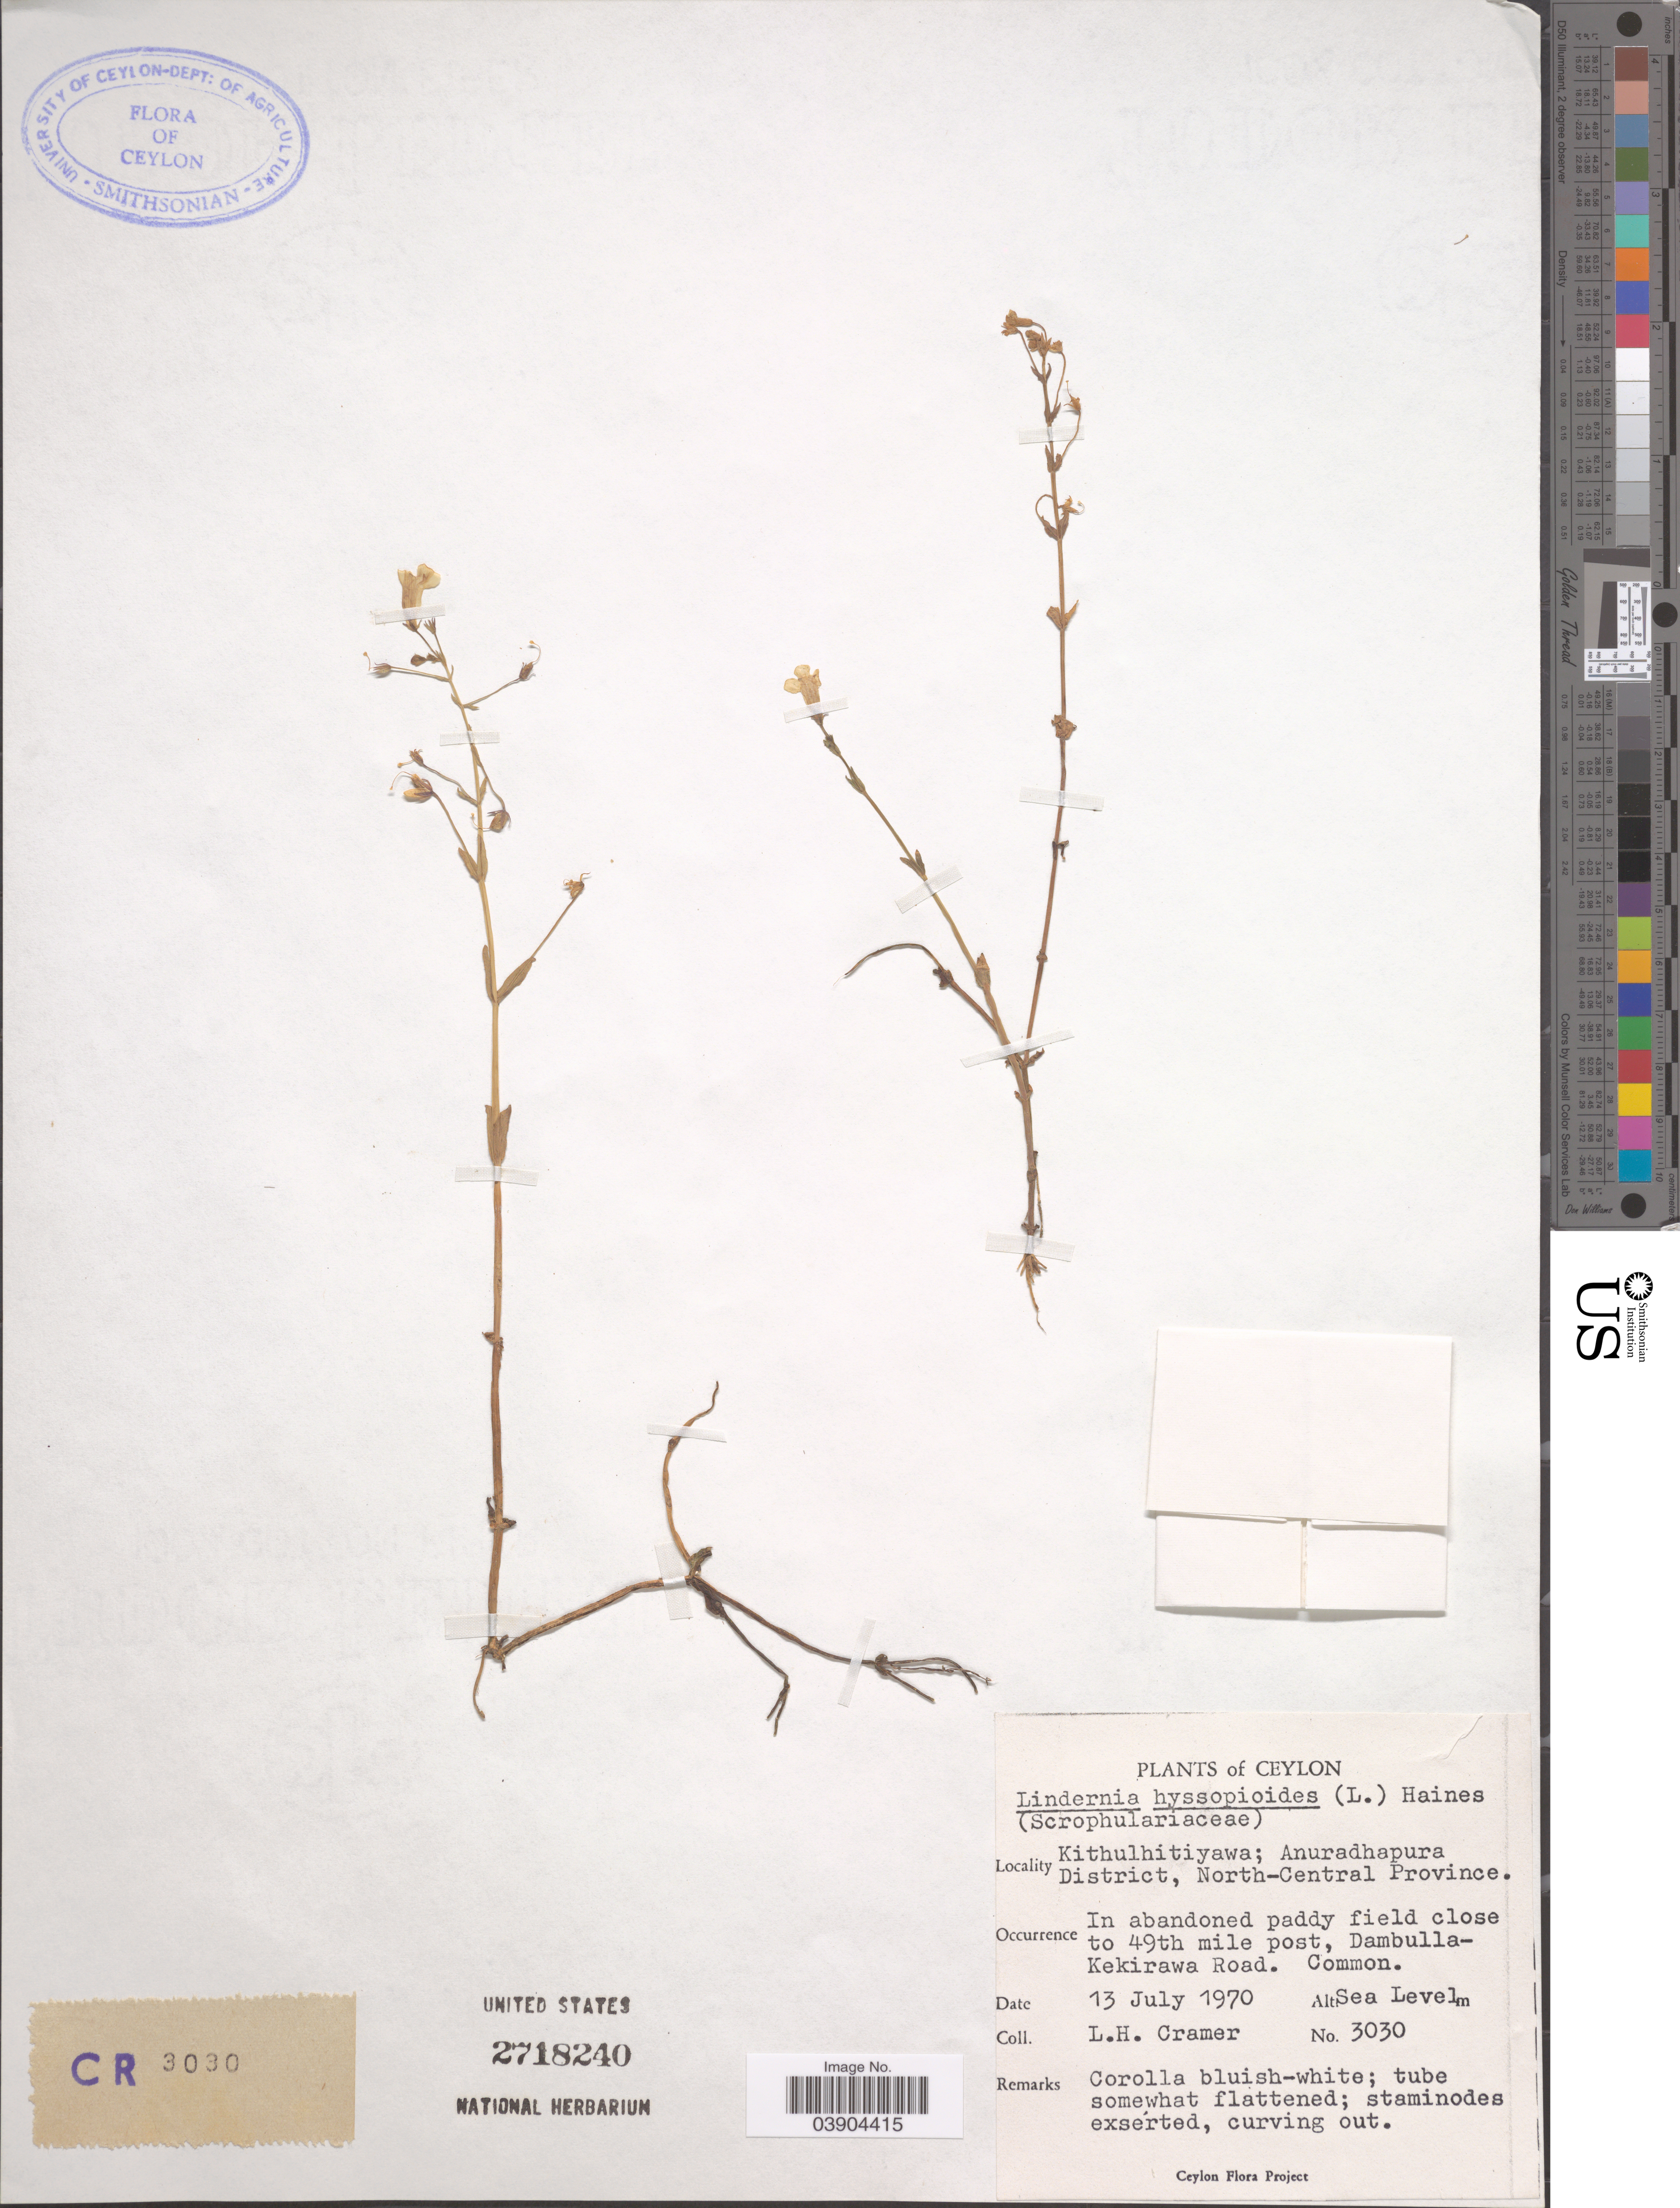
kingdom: Plantae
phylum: Tracheophyta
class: Magnoliopsida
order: Lamiales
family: Linderniaceae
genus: Lindernia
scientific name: Lindernia hyssopioides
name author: (L.) Haines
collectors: L. H. Cramer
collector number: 3030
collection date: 1970-07-13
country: Sri Lanka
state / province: North Central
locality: Ceylon. Kithulhitiyawa; Anuradhapura District. In abandoned paddy field close to 49th mile post, Dambulla-Kekirawa Road.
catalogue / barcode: US 2718240